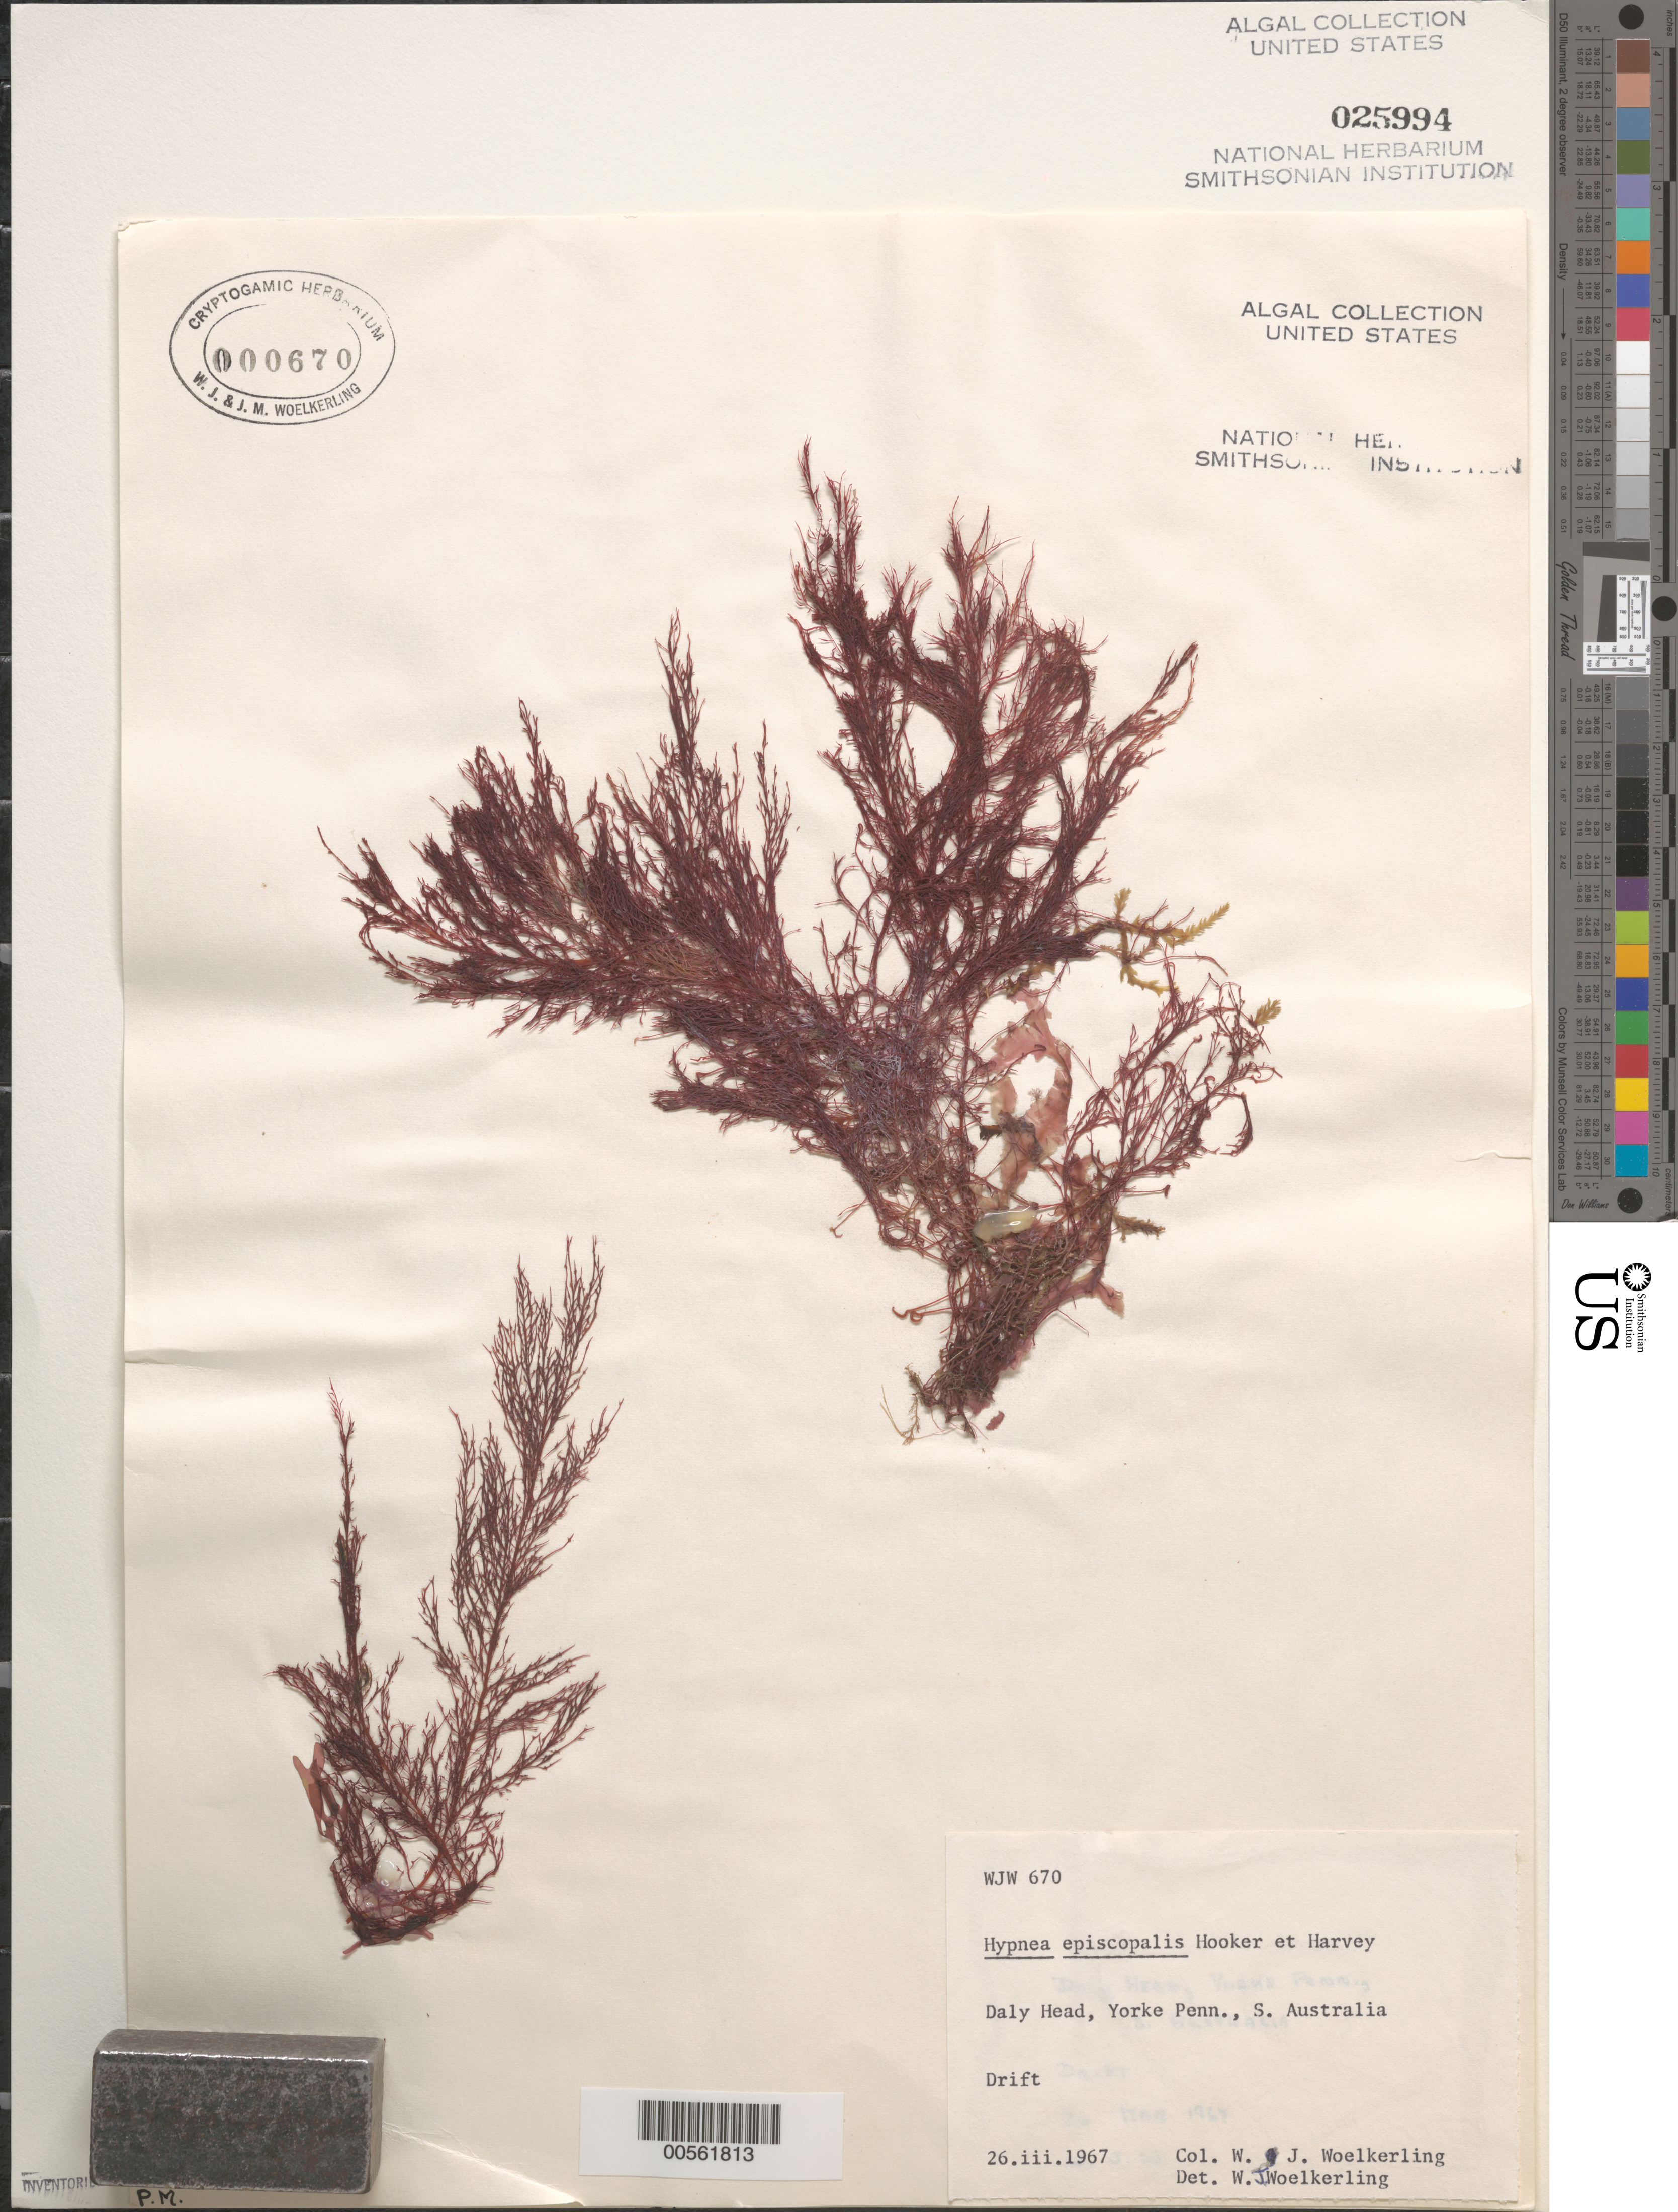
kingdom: Plantae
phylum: Rhodophyta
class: Florideophyceae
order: Gigartinales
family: Cystocloniaceae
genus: Hypnea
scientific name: Hypnea ramentacea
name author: (C. Agardh) J. Agardh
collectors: W. Woelkerling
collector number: WJW 670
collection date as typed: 26 Mar 1967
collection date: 1967-03-26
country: Australia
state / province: South Australia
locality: Daly Head, Yorke Peninsula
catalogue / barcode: US 25994